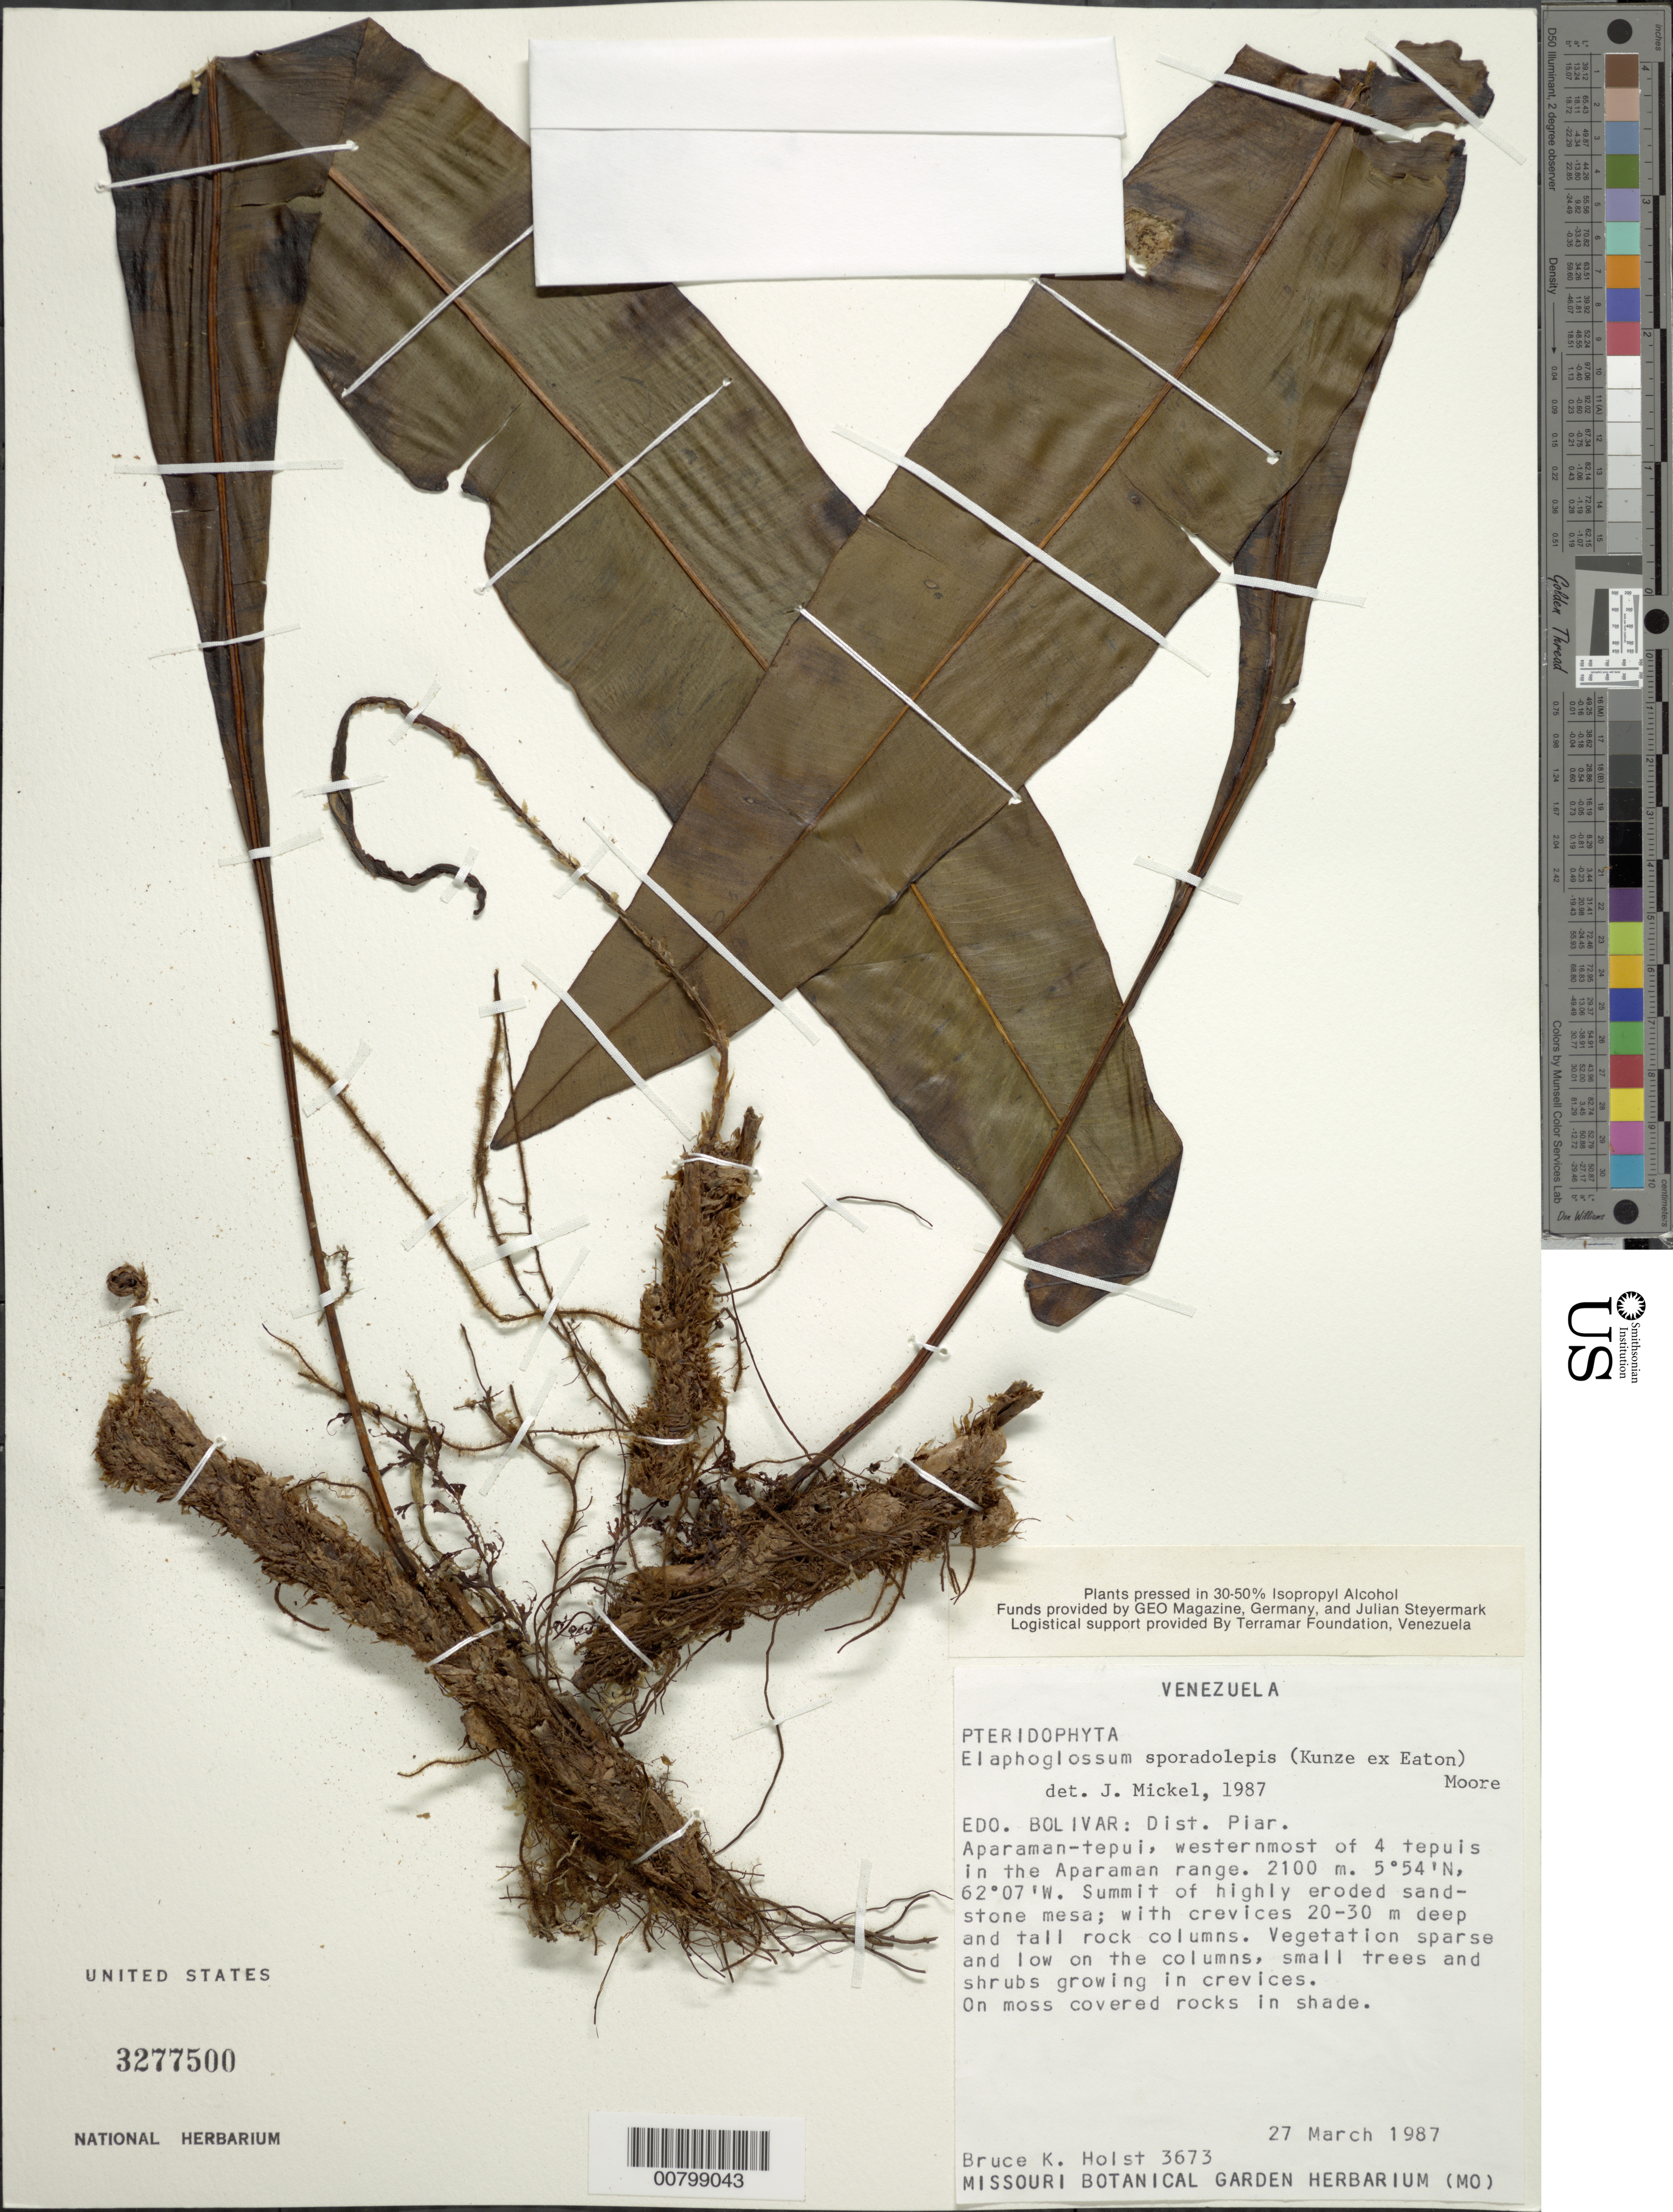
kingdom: Plantae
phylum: Tracheophyta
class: Polypodiopsida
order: Polypodiales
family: Dryopteridaceae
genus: Elaphoglossum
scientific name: Elaphoglossum sporadolepis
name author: (Kunze ex Kuhn) T. Moore ex C. Chr.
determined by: Mickel, J. T., (NY), New York Botanical Garden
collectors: B. Holst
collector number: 3673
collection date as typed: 27-Mar-87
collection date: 1987-03-27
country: Venezuela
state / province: Bolívar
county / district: Piar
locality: Auyan-tepuí, Río Churún, westernmost of 4 tepuís in the Aparaman range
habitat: Summit of highly eroded sandstone mesa; with crevice 20-30m deep and tall rock columns, vegetation low & sparse; on moss covered rocks in shade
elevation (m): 2100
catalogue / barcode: US 3277500